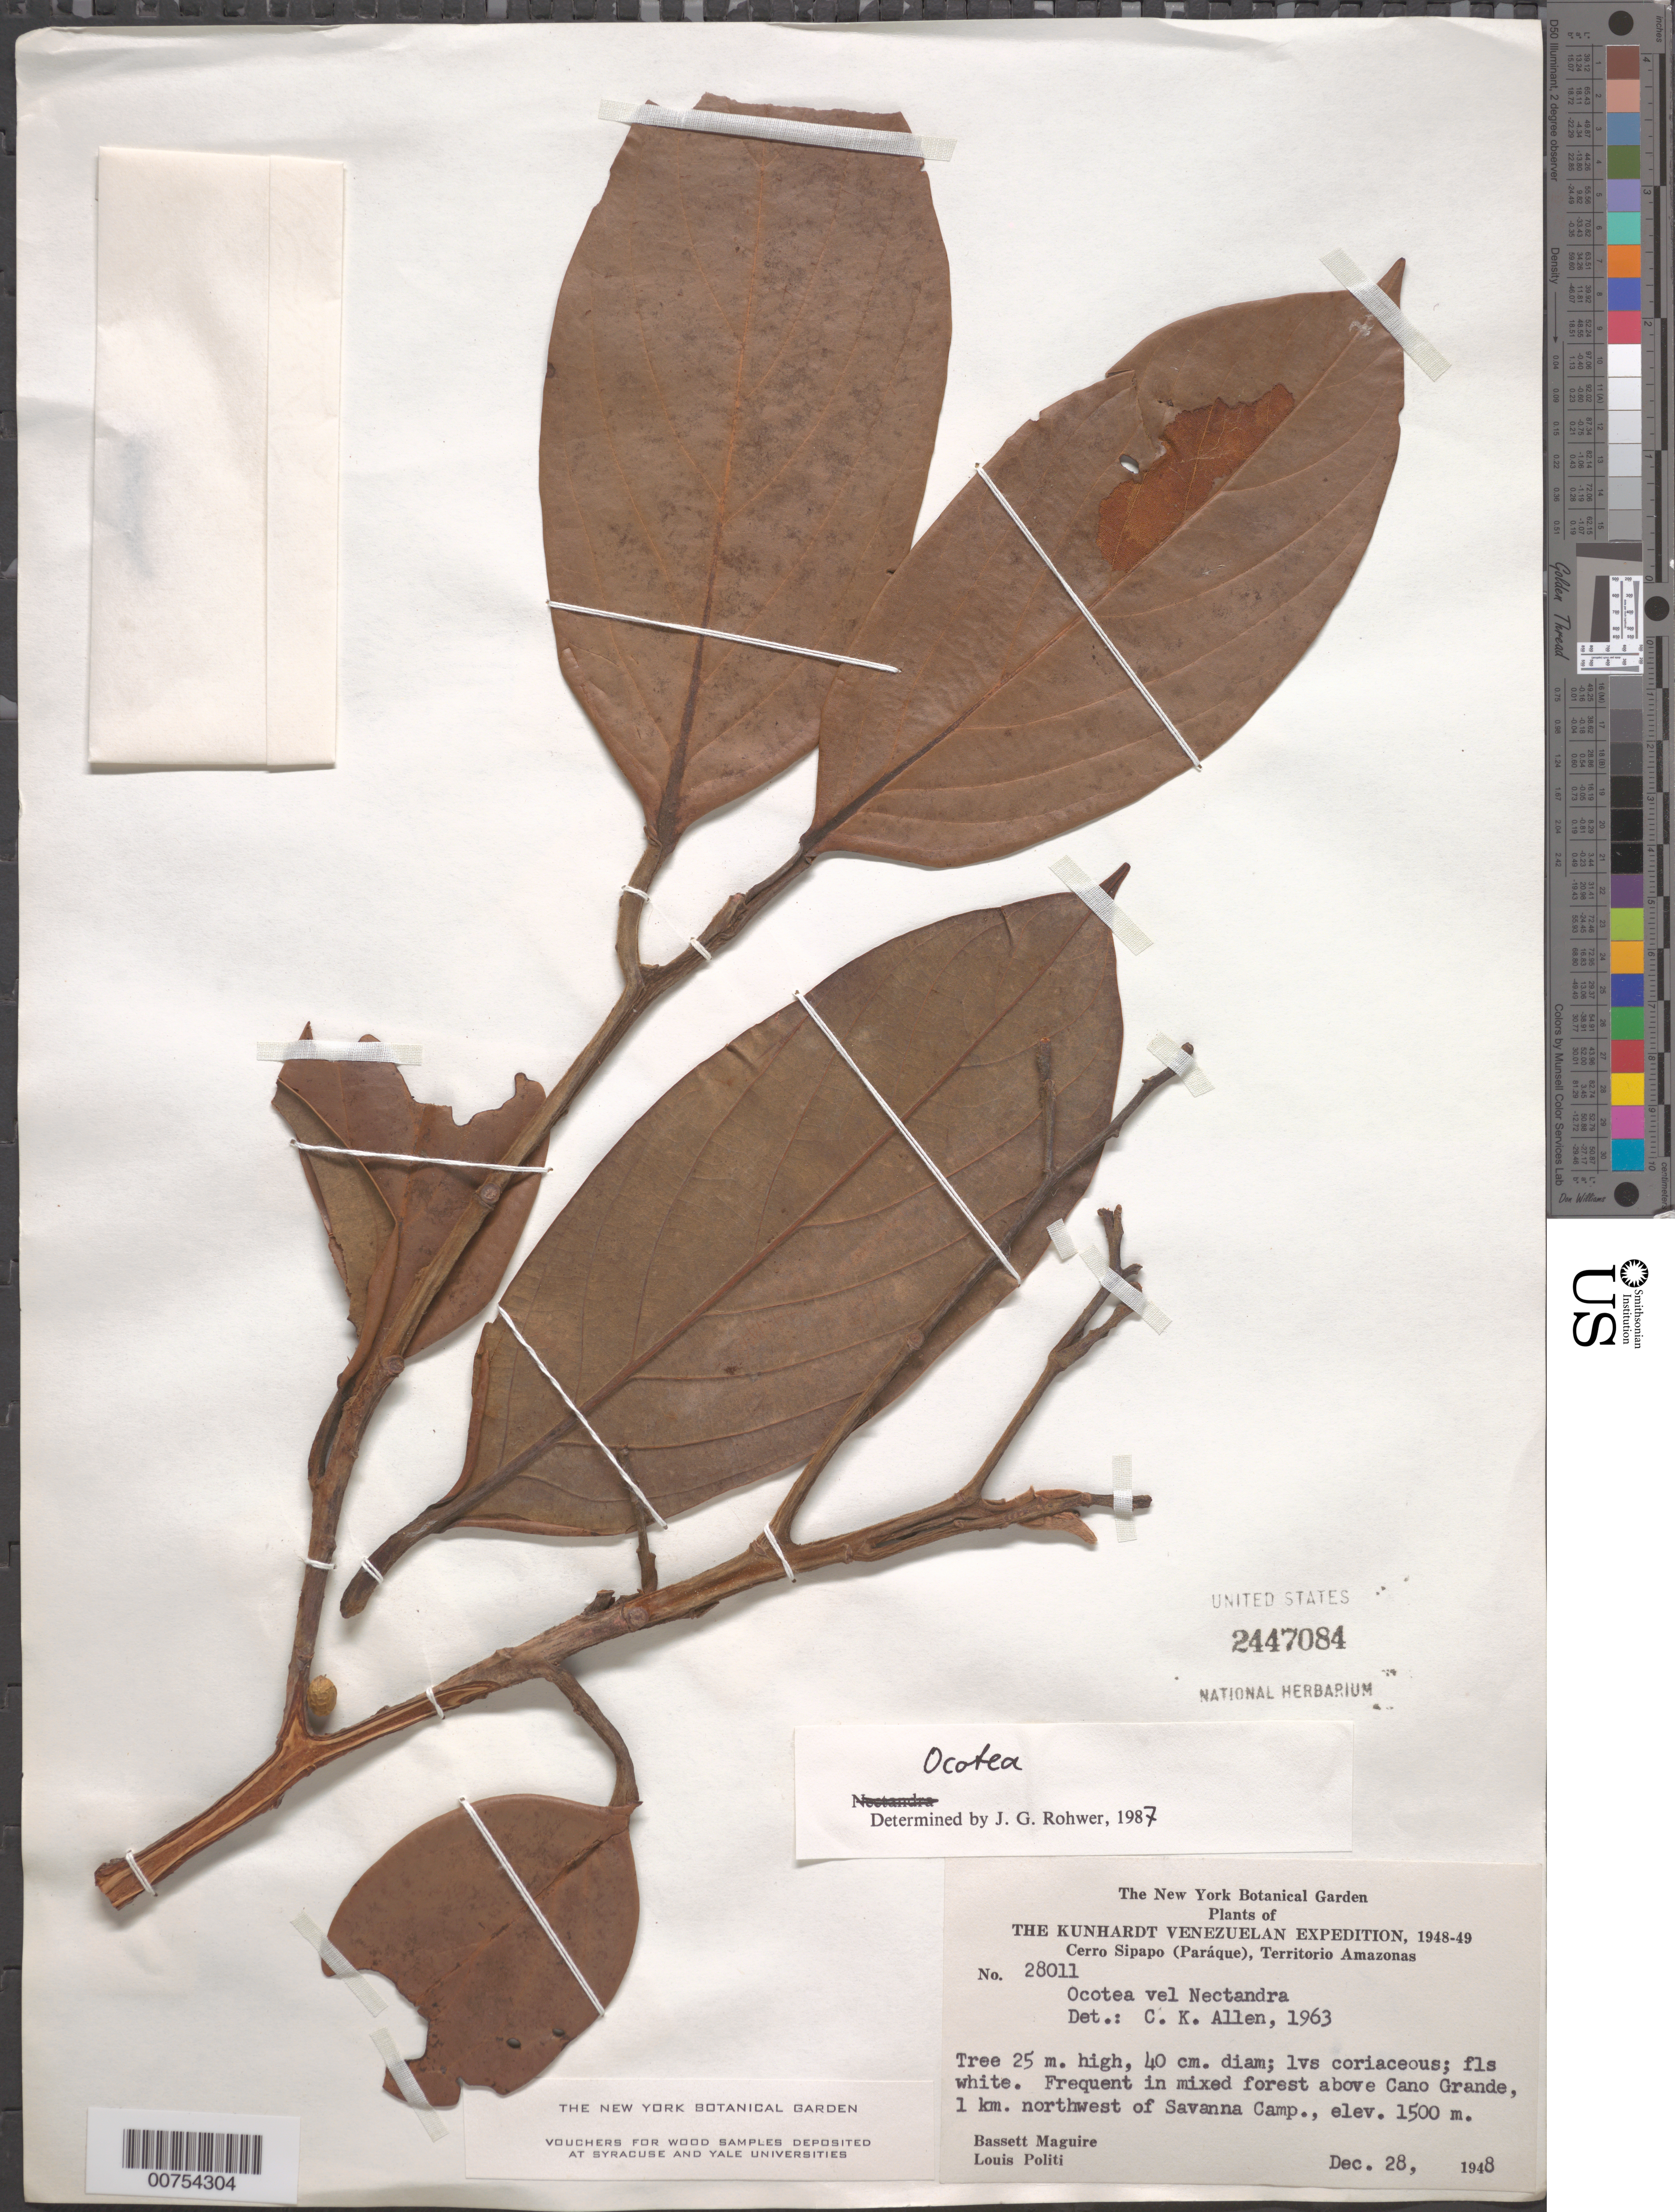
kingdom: Plantae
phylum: Tracheophyta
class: Magnoliopsida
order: Laurales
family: Lauraceae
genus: Ocotea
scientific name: Ocotea sp.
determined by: Rohwer, J. G.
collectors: B. Maguire & L. Politi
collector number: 28011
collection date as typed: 28-Dec-48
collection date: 1948-12-28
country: Venezuela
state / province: Amazonas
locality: Cerro Sipapo (Paráque), Caño Grande, 1 km NW of Savanna Camp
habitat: Mixed forest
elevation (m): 1500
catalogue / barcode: US 2447084